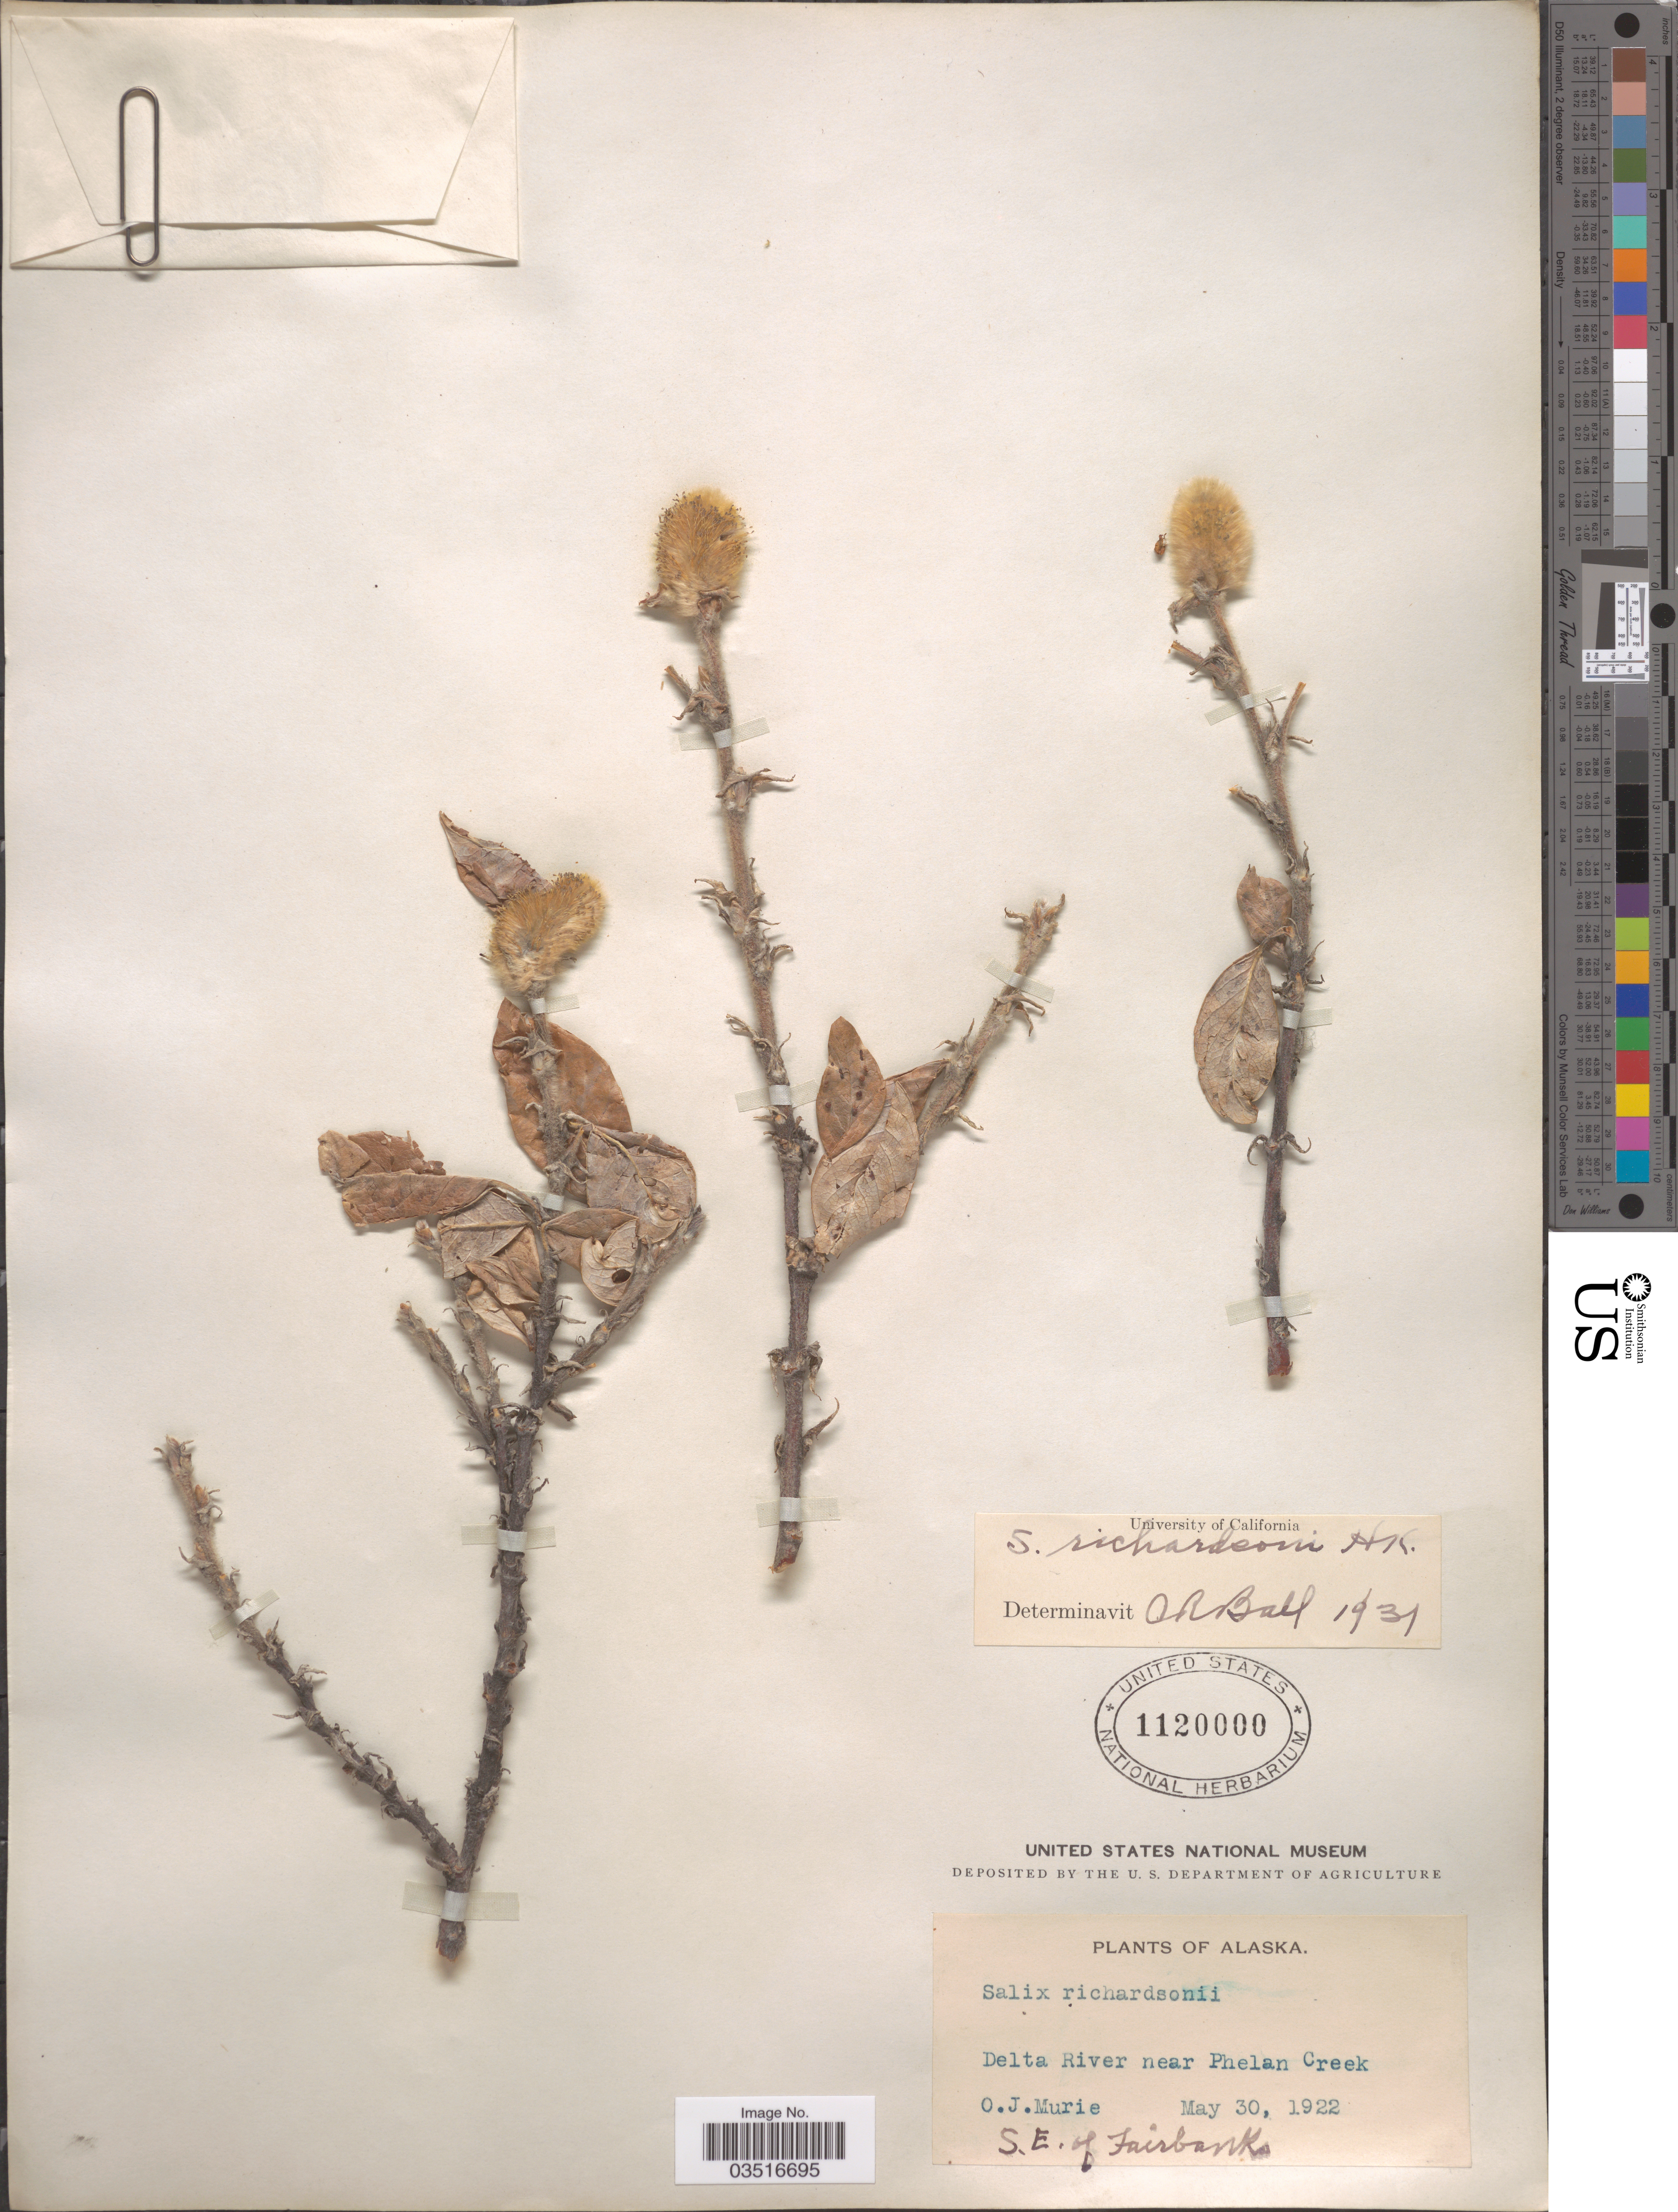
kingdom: Plantae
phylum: Tracheophyta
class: Magnoliopsida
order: Malpighiales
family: Salicaceae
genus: Salix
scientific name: Salix richardsonii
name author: Hook.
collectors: O. Murie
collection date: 1922-05-30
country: United States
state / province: Alaska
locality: Delta River near Phelan Creek. S.E. of Fairbanks.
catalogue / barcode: US 1120000